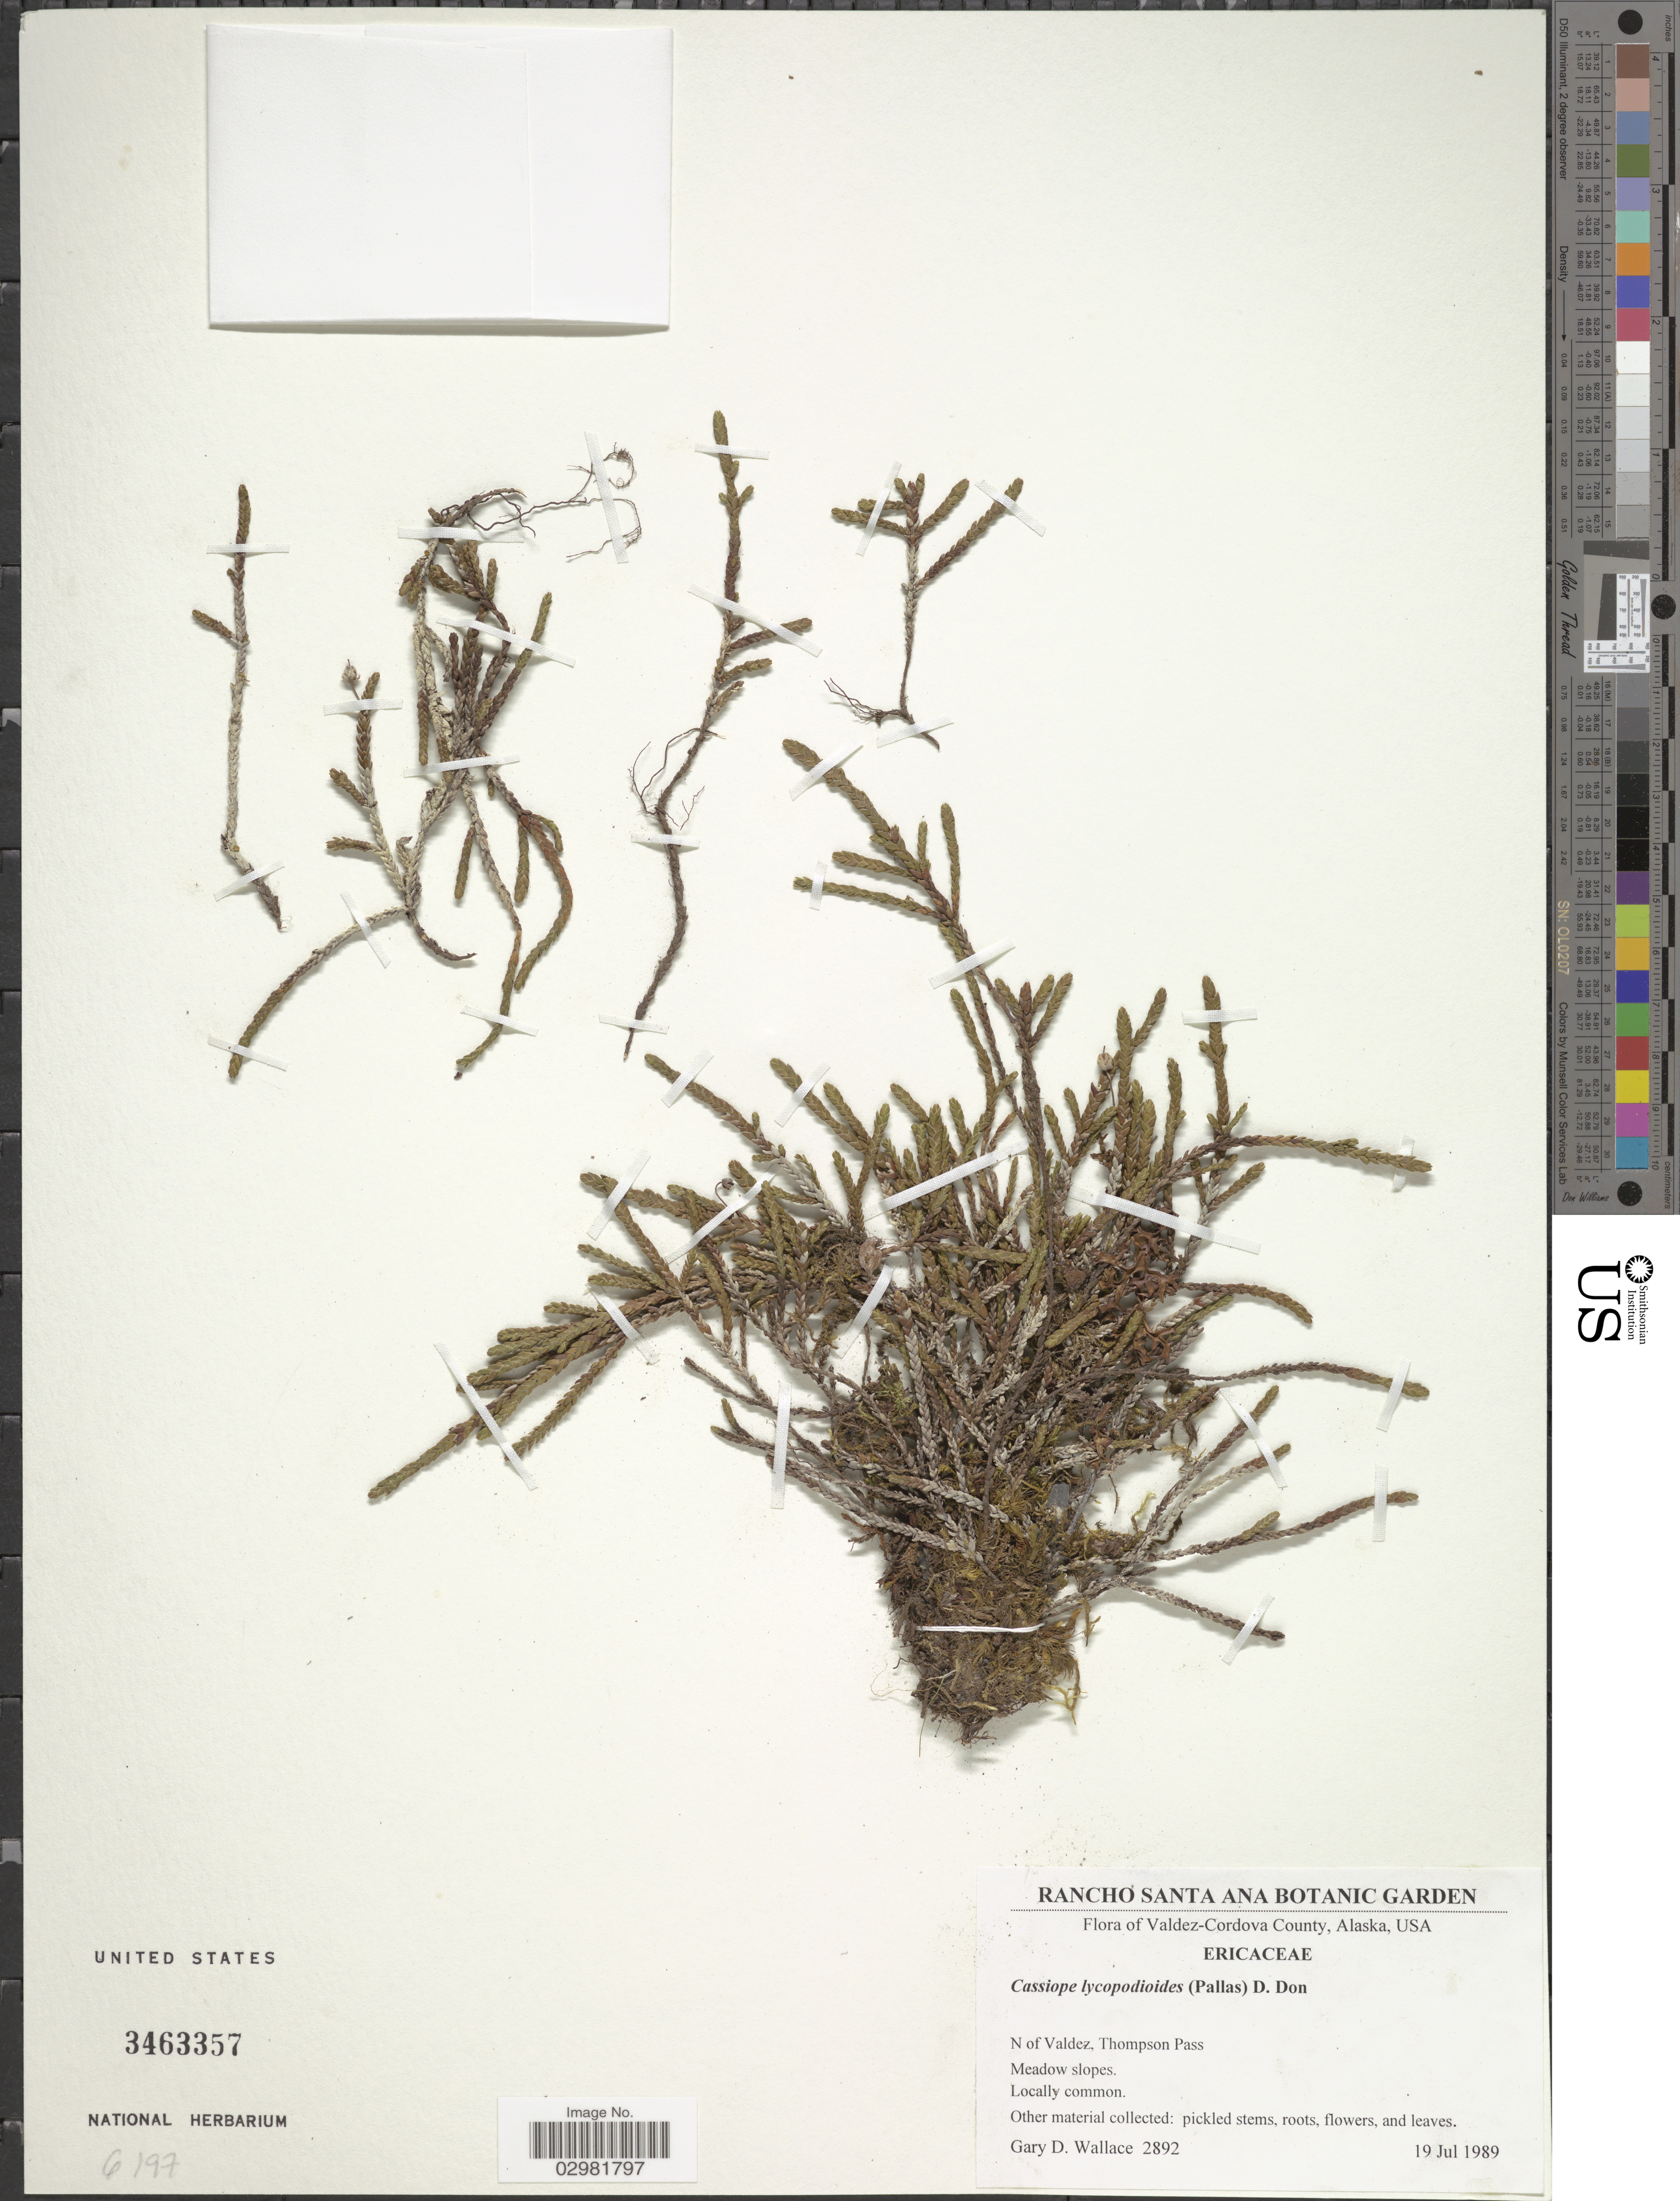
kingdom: Plantae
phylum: Tracheophyta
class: Magnoliopsida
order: Ericales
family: Ericaceae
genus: Cassiope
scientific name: Cassiope lycopodioides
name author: (Pall.) D. Don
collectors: G. D. Wallace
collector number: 2892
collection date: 1989-07-19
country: United States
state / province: Alaska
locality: Valdez-Cordova County. N of Valdez, Thompson Pass.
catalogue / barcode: US 3463357